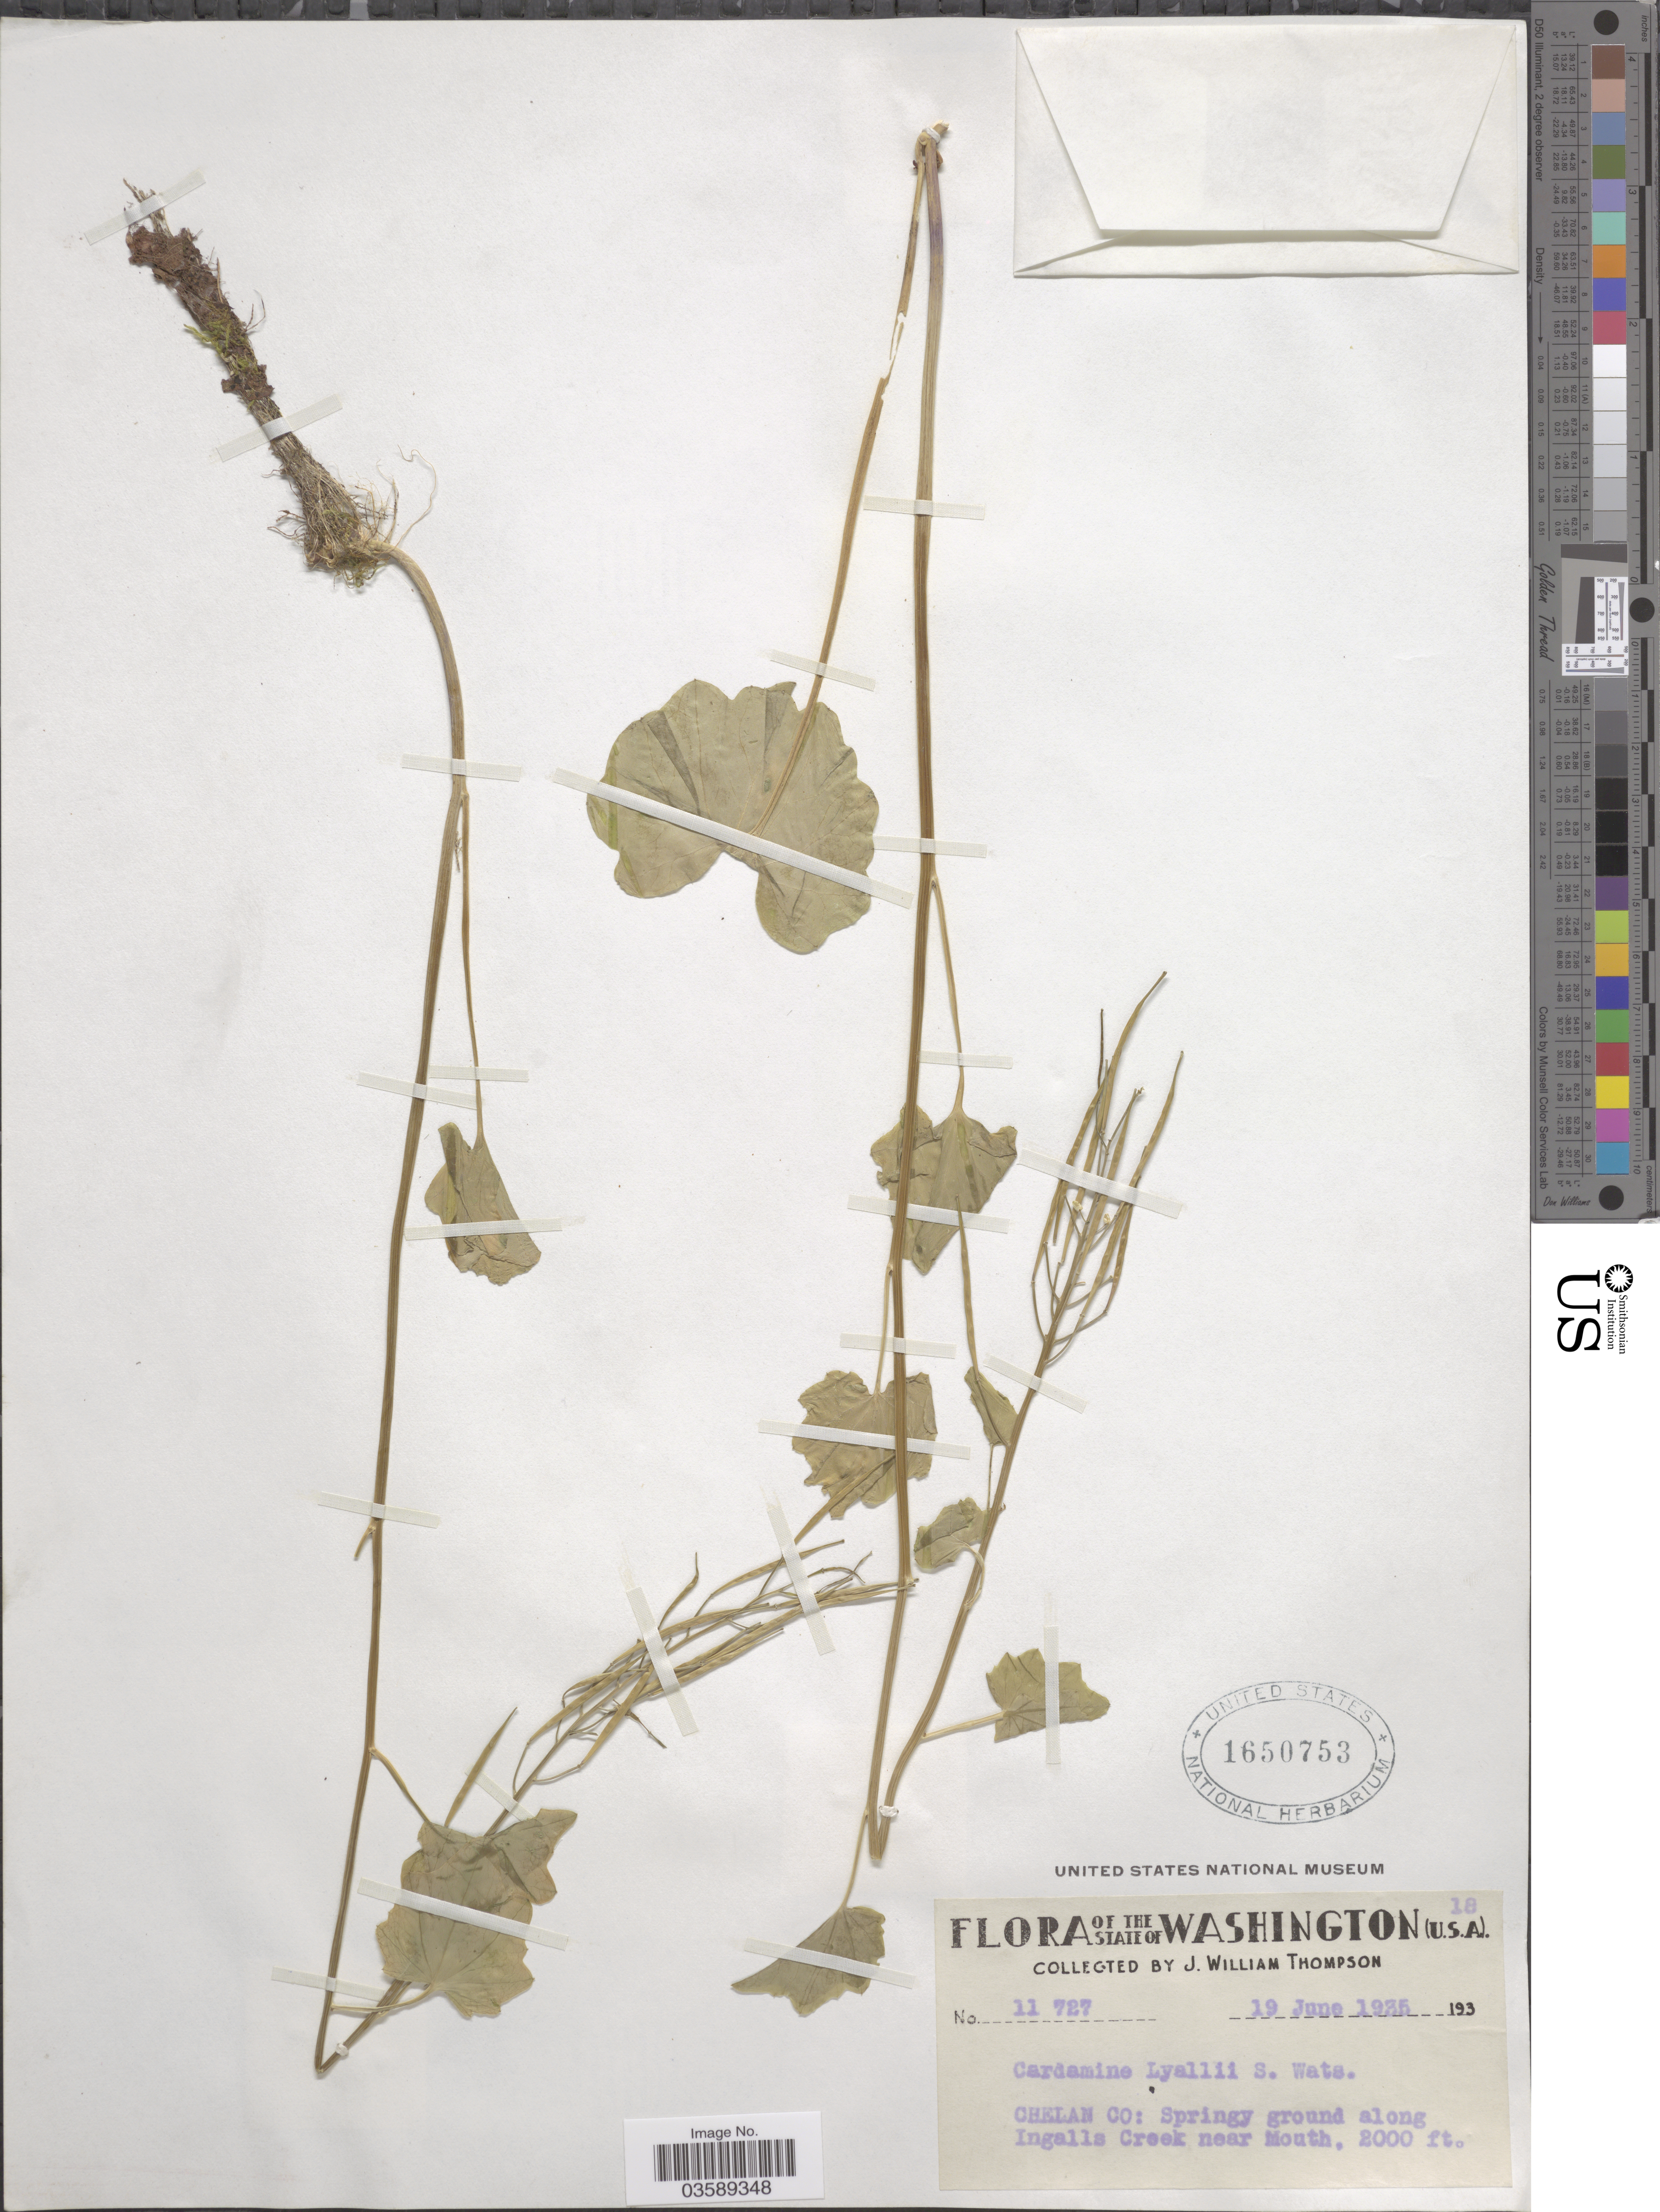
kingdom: Plantae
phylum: Tracheophyta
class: Magnoliopsida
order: Brassicales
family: Brassicaceae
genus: Cardamine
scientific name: Cardamine lyallii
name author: S. Watson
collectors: J. W. Thompson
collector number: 11727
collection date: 1935-06-19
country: United States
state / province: Washington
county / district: Chelan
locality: Chelan Co: Springy ground along Ingalls Creek near Mouth.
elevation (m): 610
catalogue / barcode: US 1650753